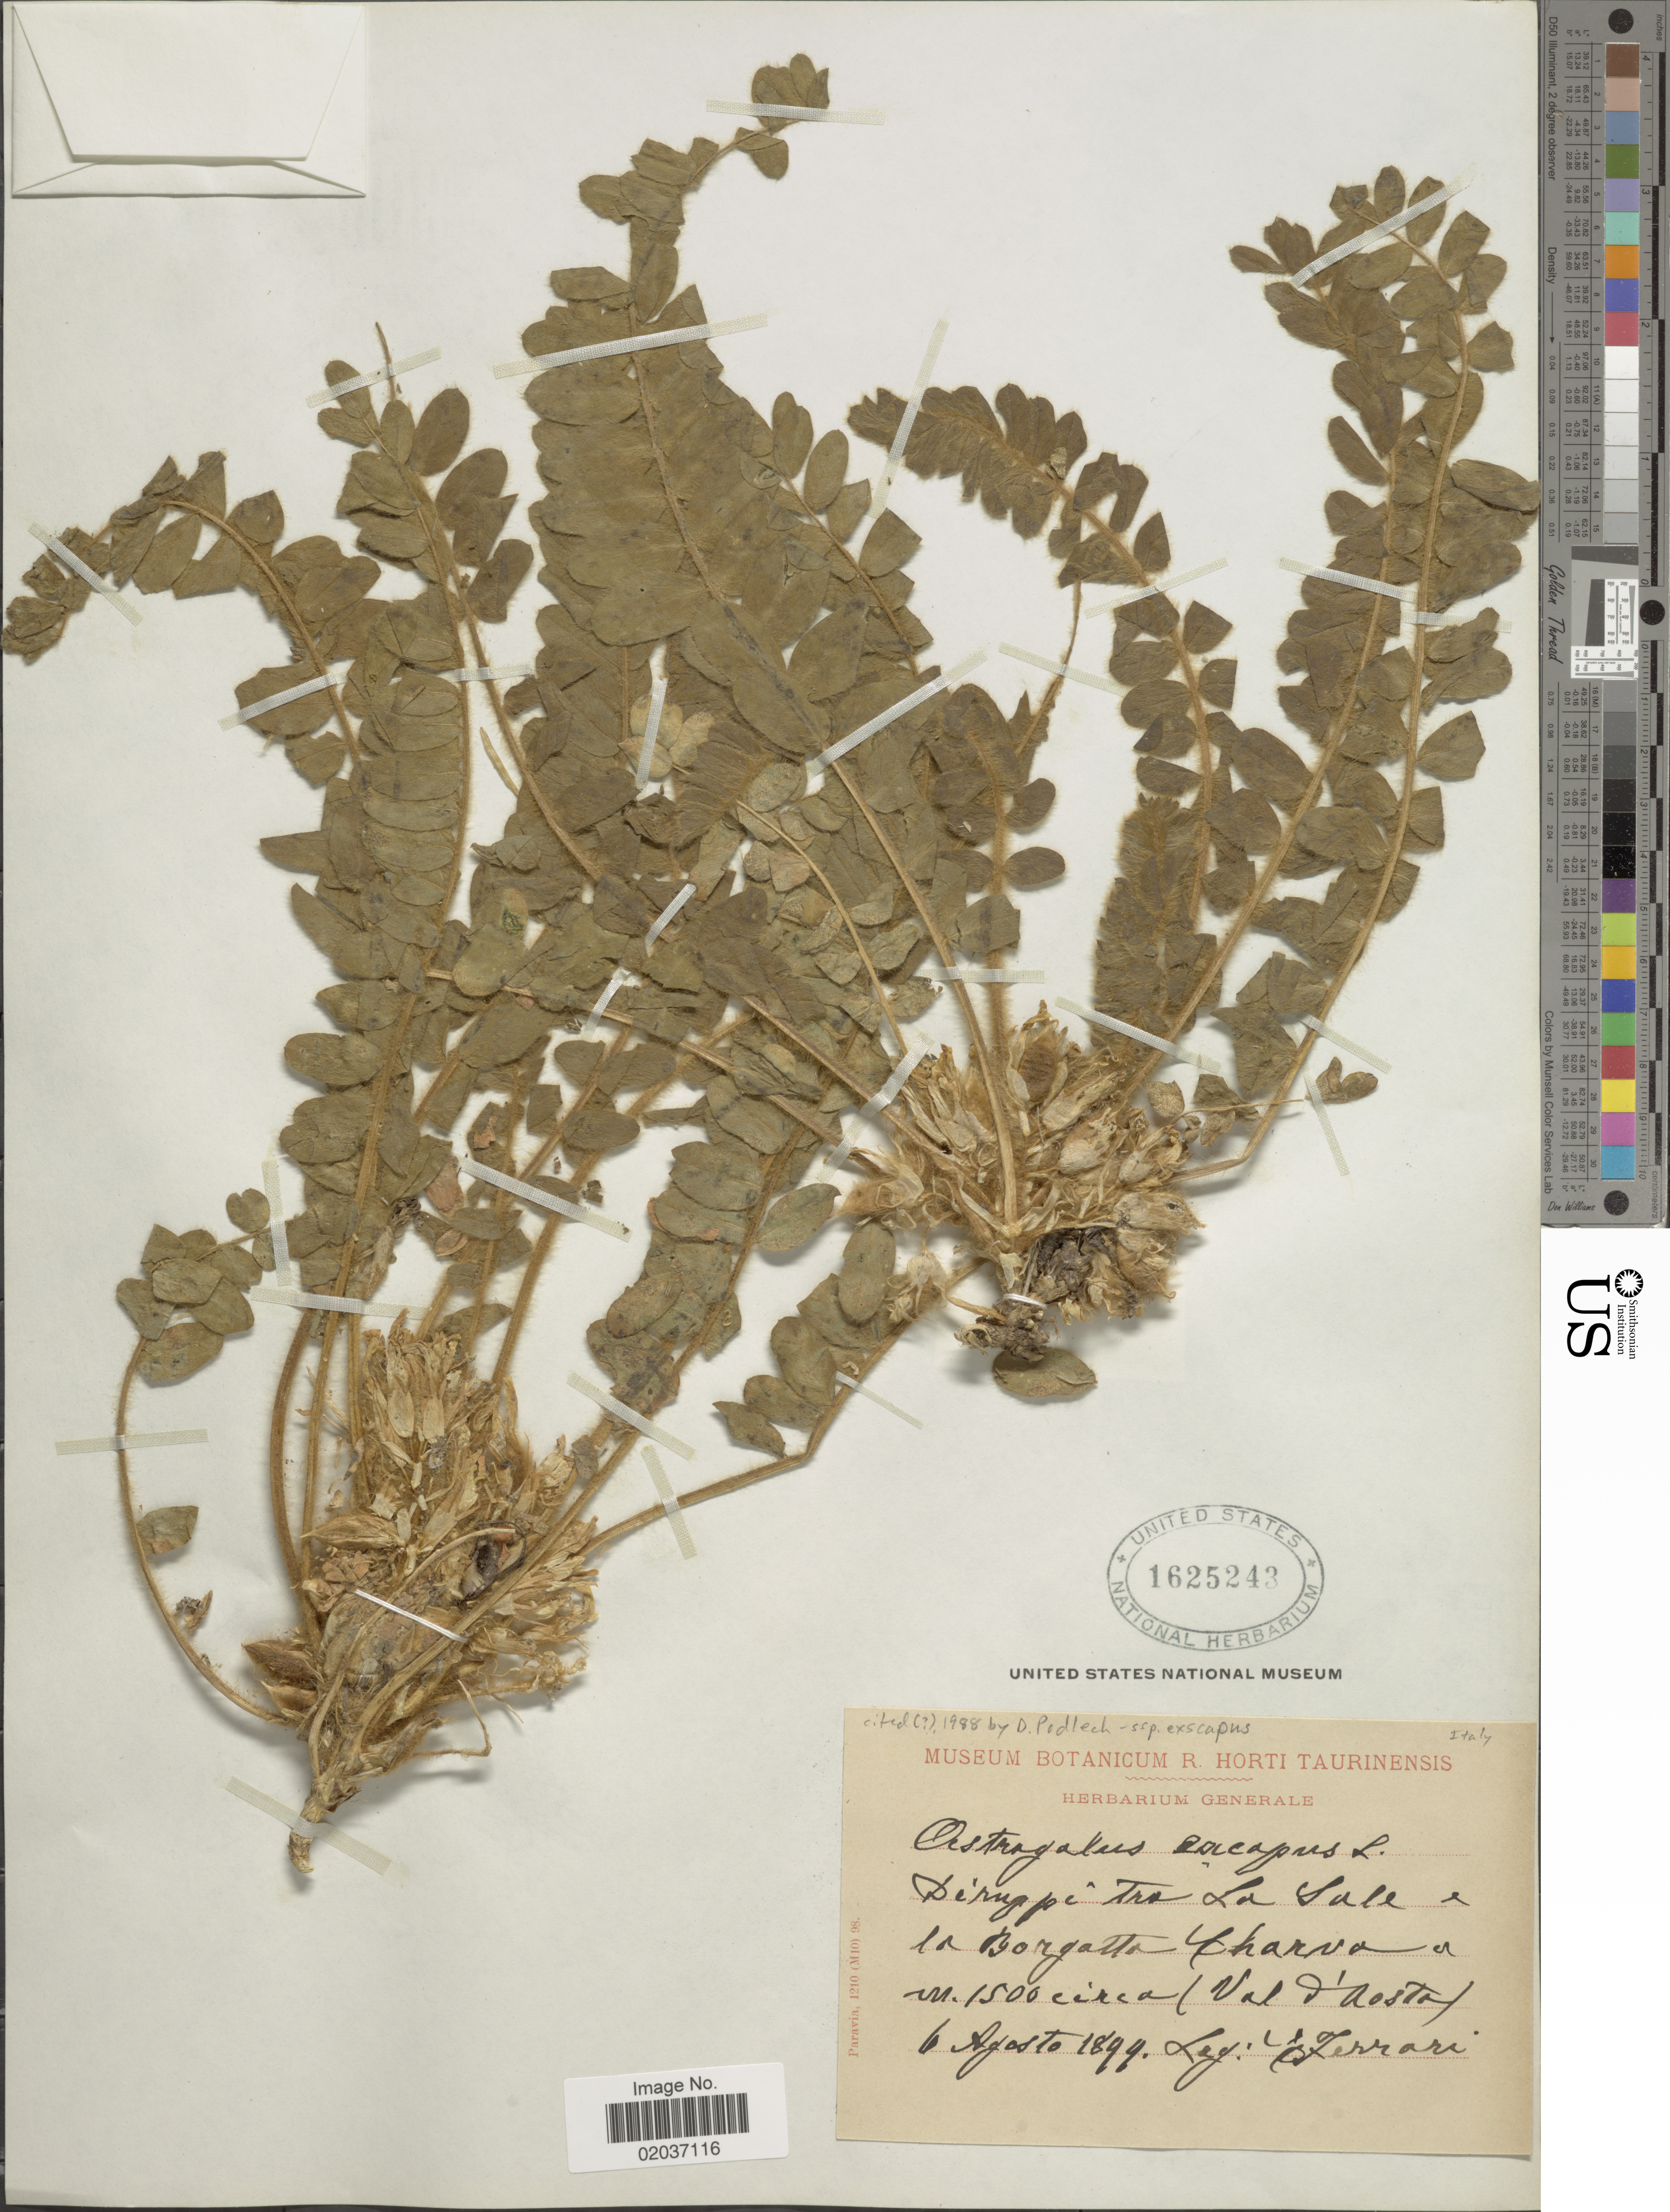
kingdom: Plantae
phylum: Tracheophyta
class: Magnoliopsida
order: Fabales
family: Fabaceae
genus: Astragalus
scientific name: Astragalus exscapus subsp. exscapus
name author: L.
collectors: Ferrari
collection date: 1899-08-06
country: Italy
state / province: Valle d'Aosta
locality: Derugpe Tra La Salle e la Borgatta Charva.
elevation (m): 1500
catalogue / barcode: US 1625243